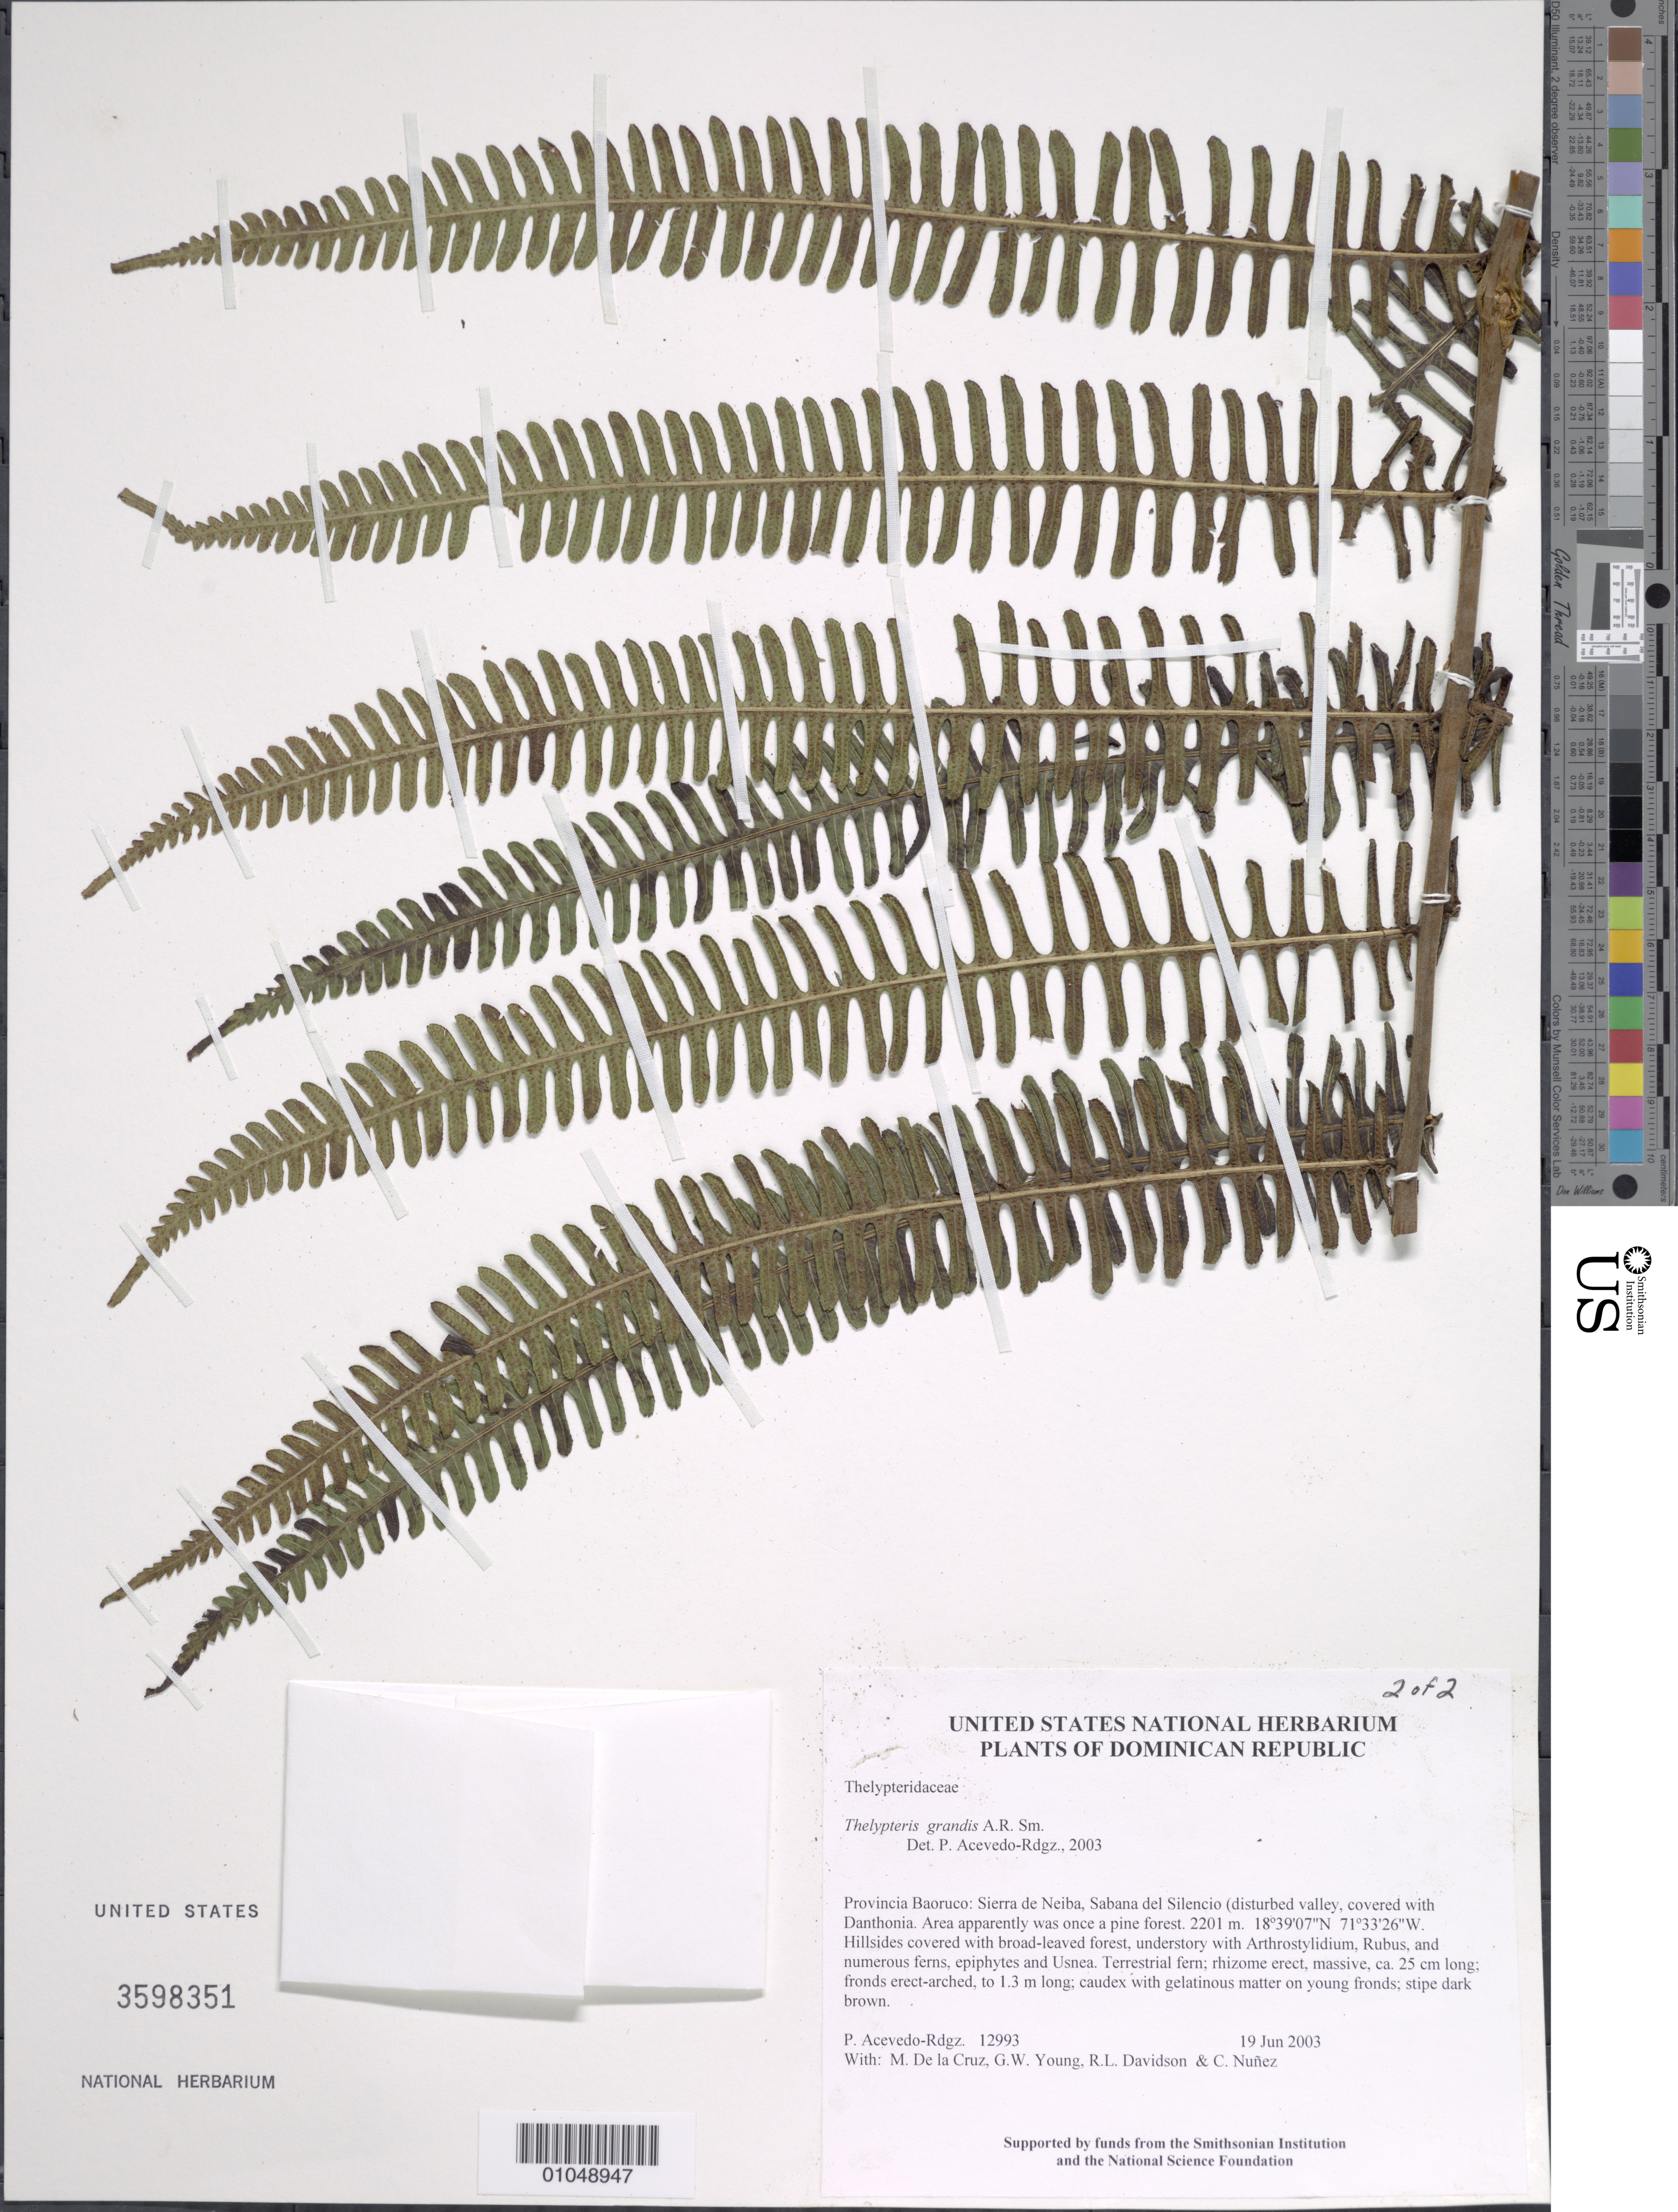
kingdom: Plantae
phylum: Tracheophyta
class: Polypodiopsida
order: Polypodiales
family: Thelypteridaceae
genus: Cyclosorus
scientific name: Cyclosorus grandis (A.R. Sm.) comb. nov., ined 2015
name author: (A.R. Sm.)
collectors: P. Acevedo-Rodr., M. de la Cruz, J. Rawlins, G. Young, R. Davidson & C. Nunez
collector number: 12993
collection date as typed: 19 Jun 2003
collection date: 2003-06-19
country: Dominican Republic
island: Hispaniola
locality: Provincia Baoruco: Sierra de Neiba, Sabana del Silencio (disturbed valley, covered with Danthonia. Area apparently was once a pine forest.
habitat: Hillsides covered with broad-leaved forest, understory with Arthrostylidium, Rubus, and numerous ferns, epiphytes and Usnea.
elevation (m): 2201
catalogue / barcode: US 3598351